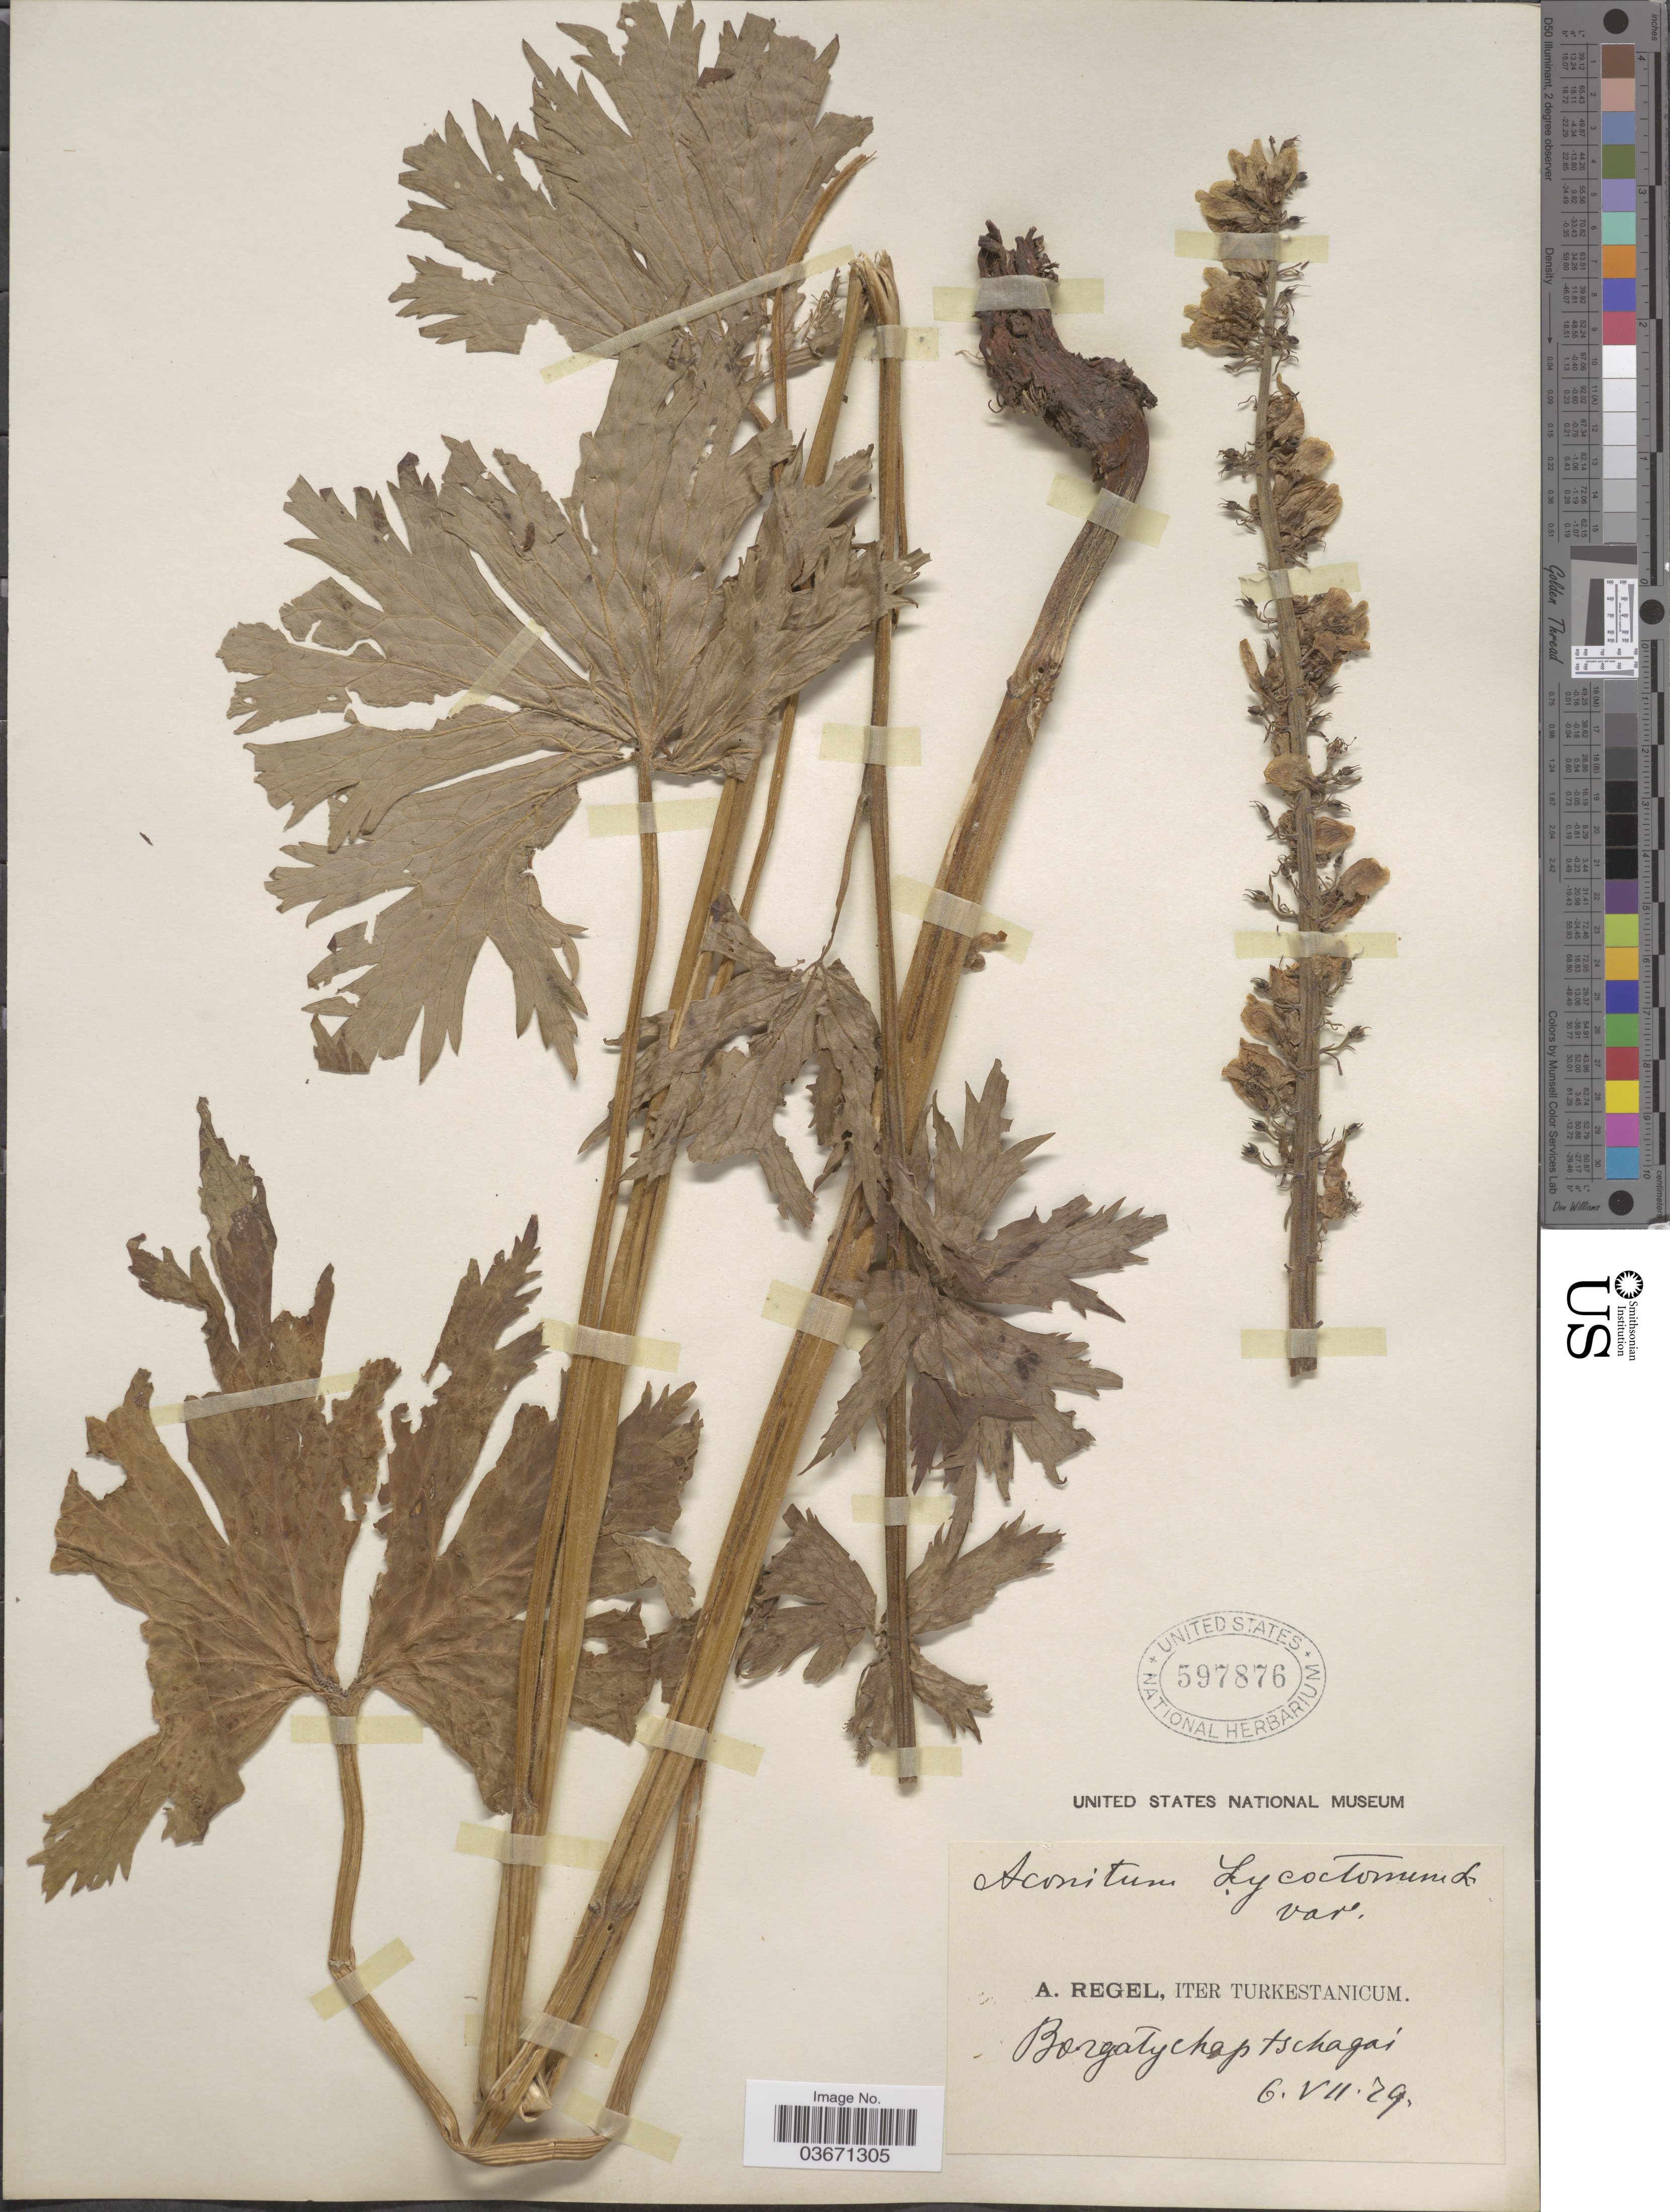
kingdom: Plantae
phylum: Tracheophyta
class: Magnoliopsida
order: Ranunculales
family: Ranunculaceae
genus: Aconitum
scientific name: Aconitum lycoctonum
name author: L.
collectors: A. Regel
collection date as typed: Transcribed d/m/y: 6/7/29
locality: Turkestanicum. Borgatychap tschagai. [interpreted]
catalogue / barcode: US 597876